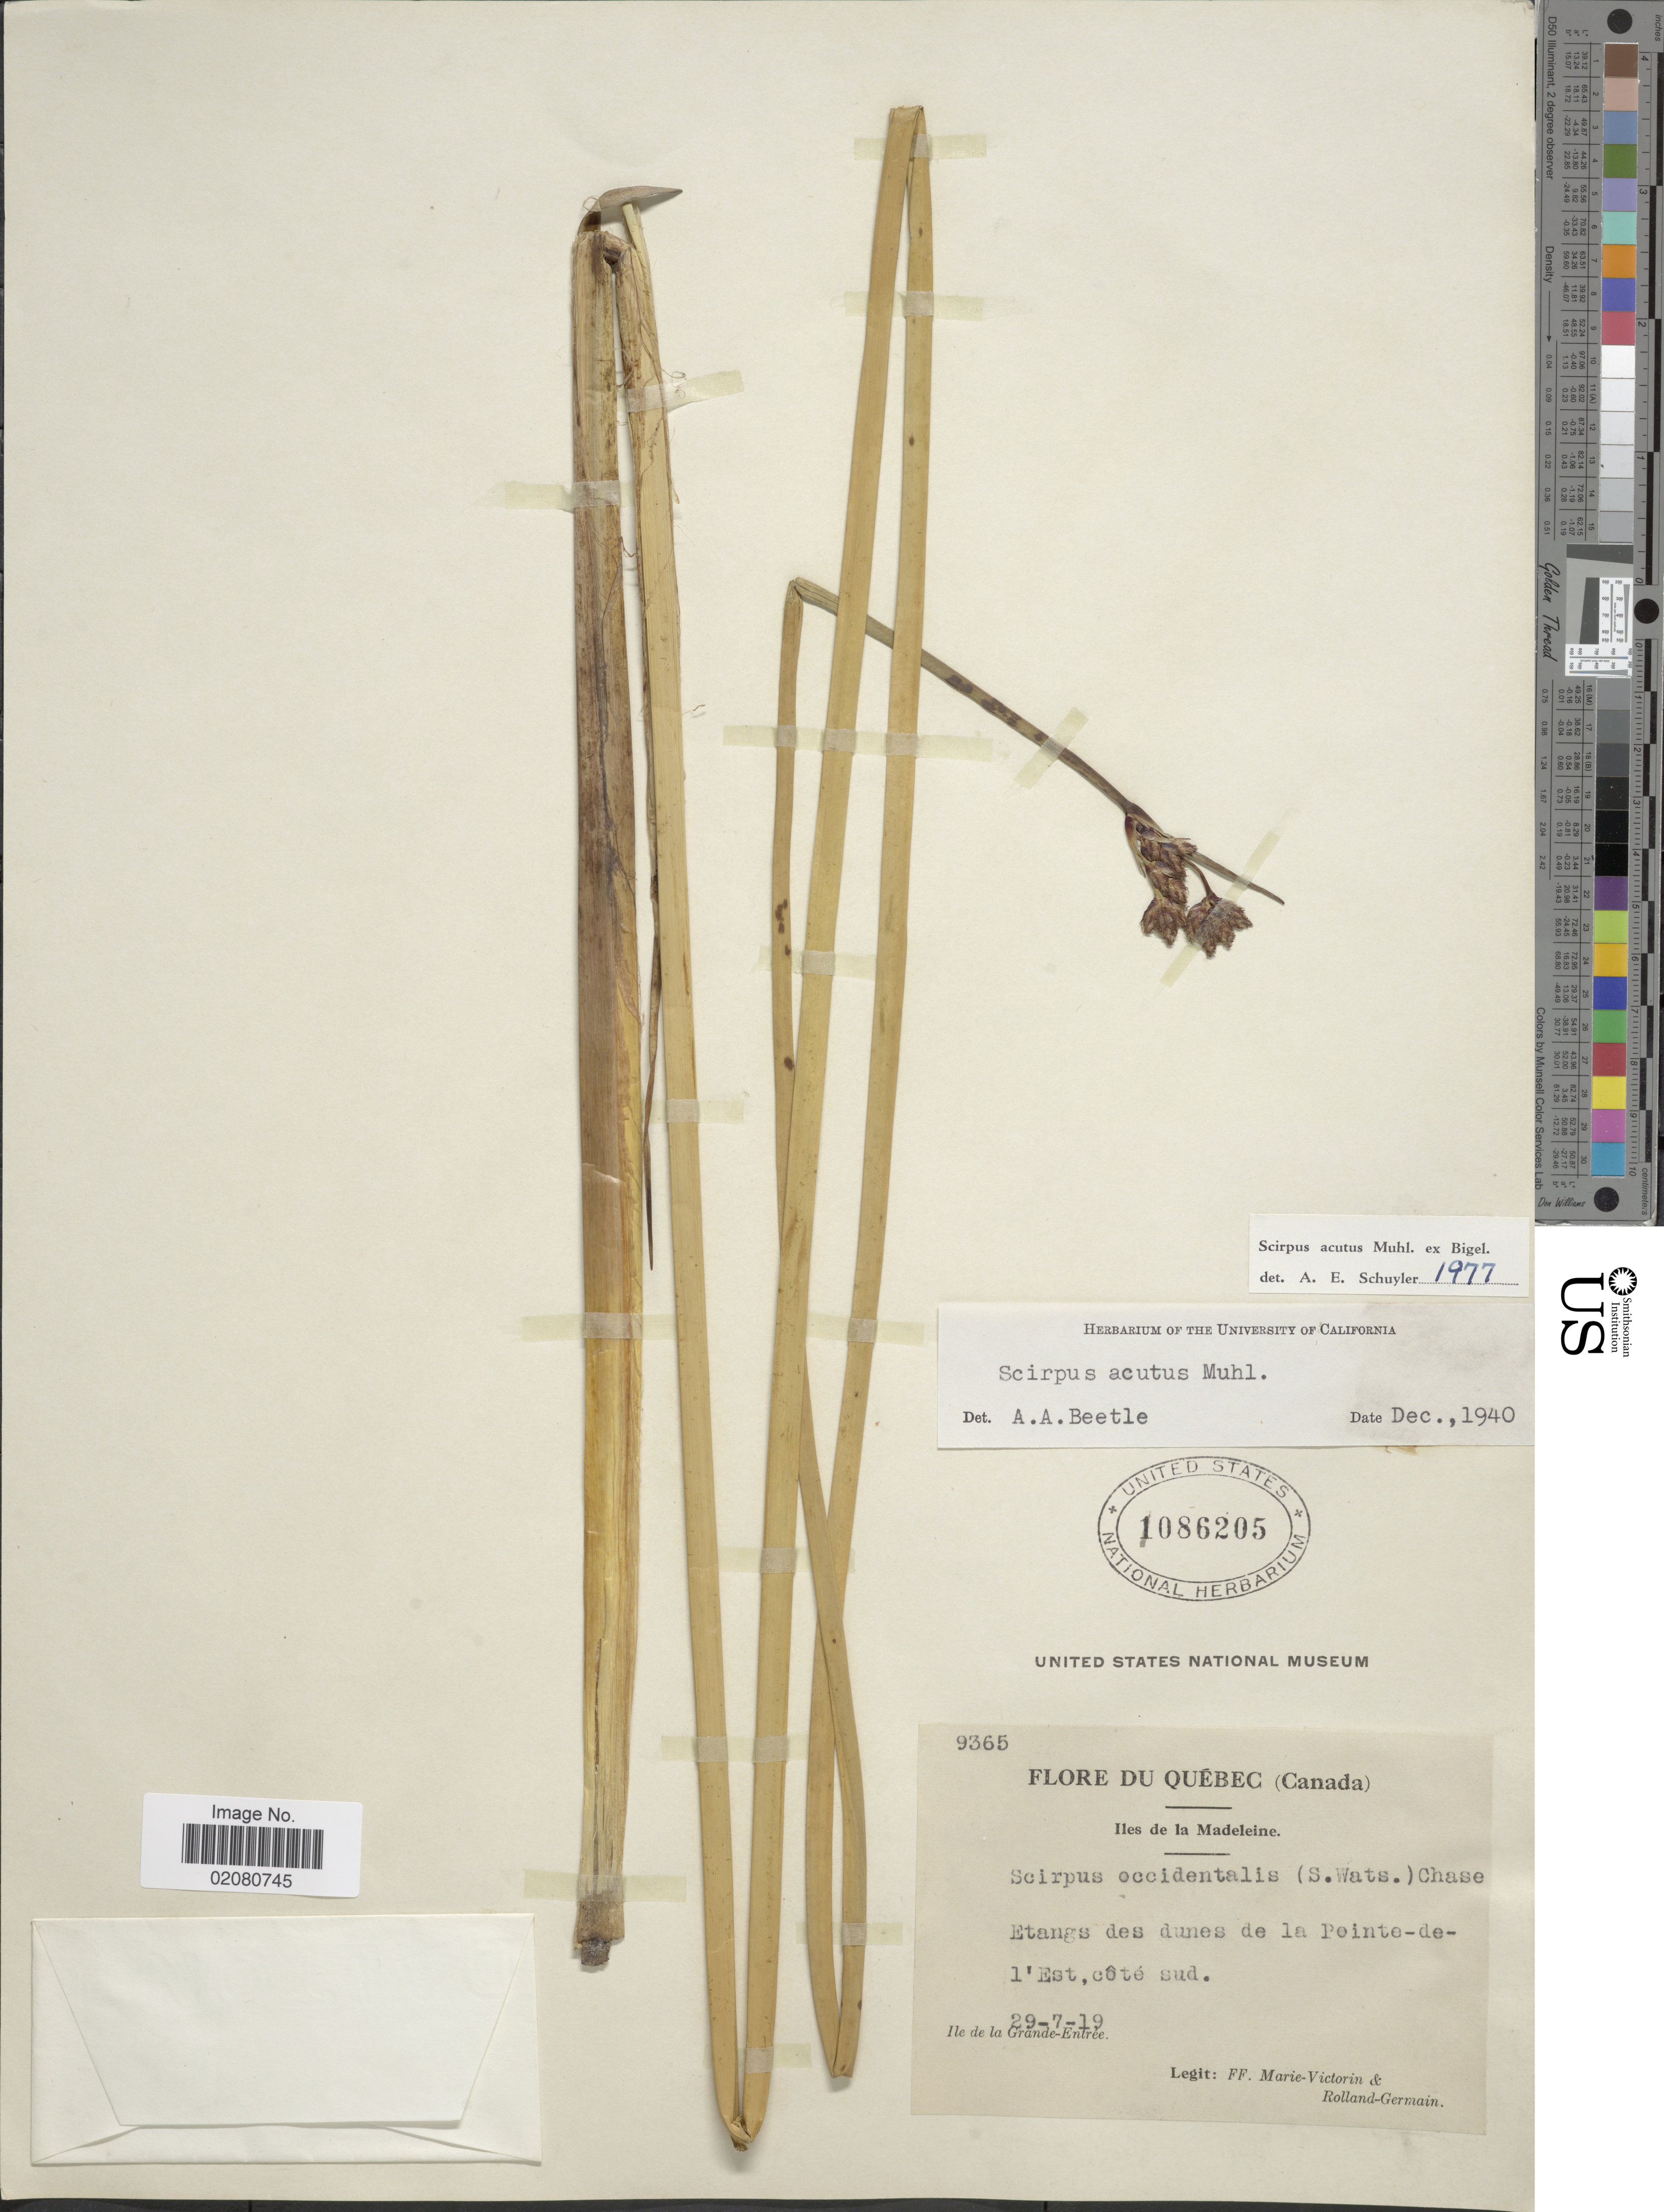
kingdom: Plantae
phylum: Tracheophyta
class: Liliopsida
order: Poales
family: Cyperaceae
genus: Schoenoplectus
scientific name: Schoenoplectus acutus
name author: (Muhl. ex Bigelow) Á. Löve & D. Löve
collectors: F. Marie-Victorin & Rolland-Germain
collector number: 9365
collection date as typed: Transcribed d/m/y: 27/7/19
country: Canada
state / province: Quebec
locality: Quebec (Canada), Iles de la Madeleine. Etangs des dunes de la Peinte-de-l'Est, cote sud. Ile de la Grande-Entree.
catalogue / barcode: US 1086205